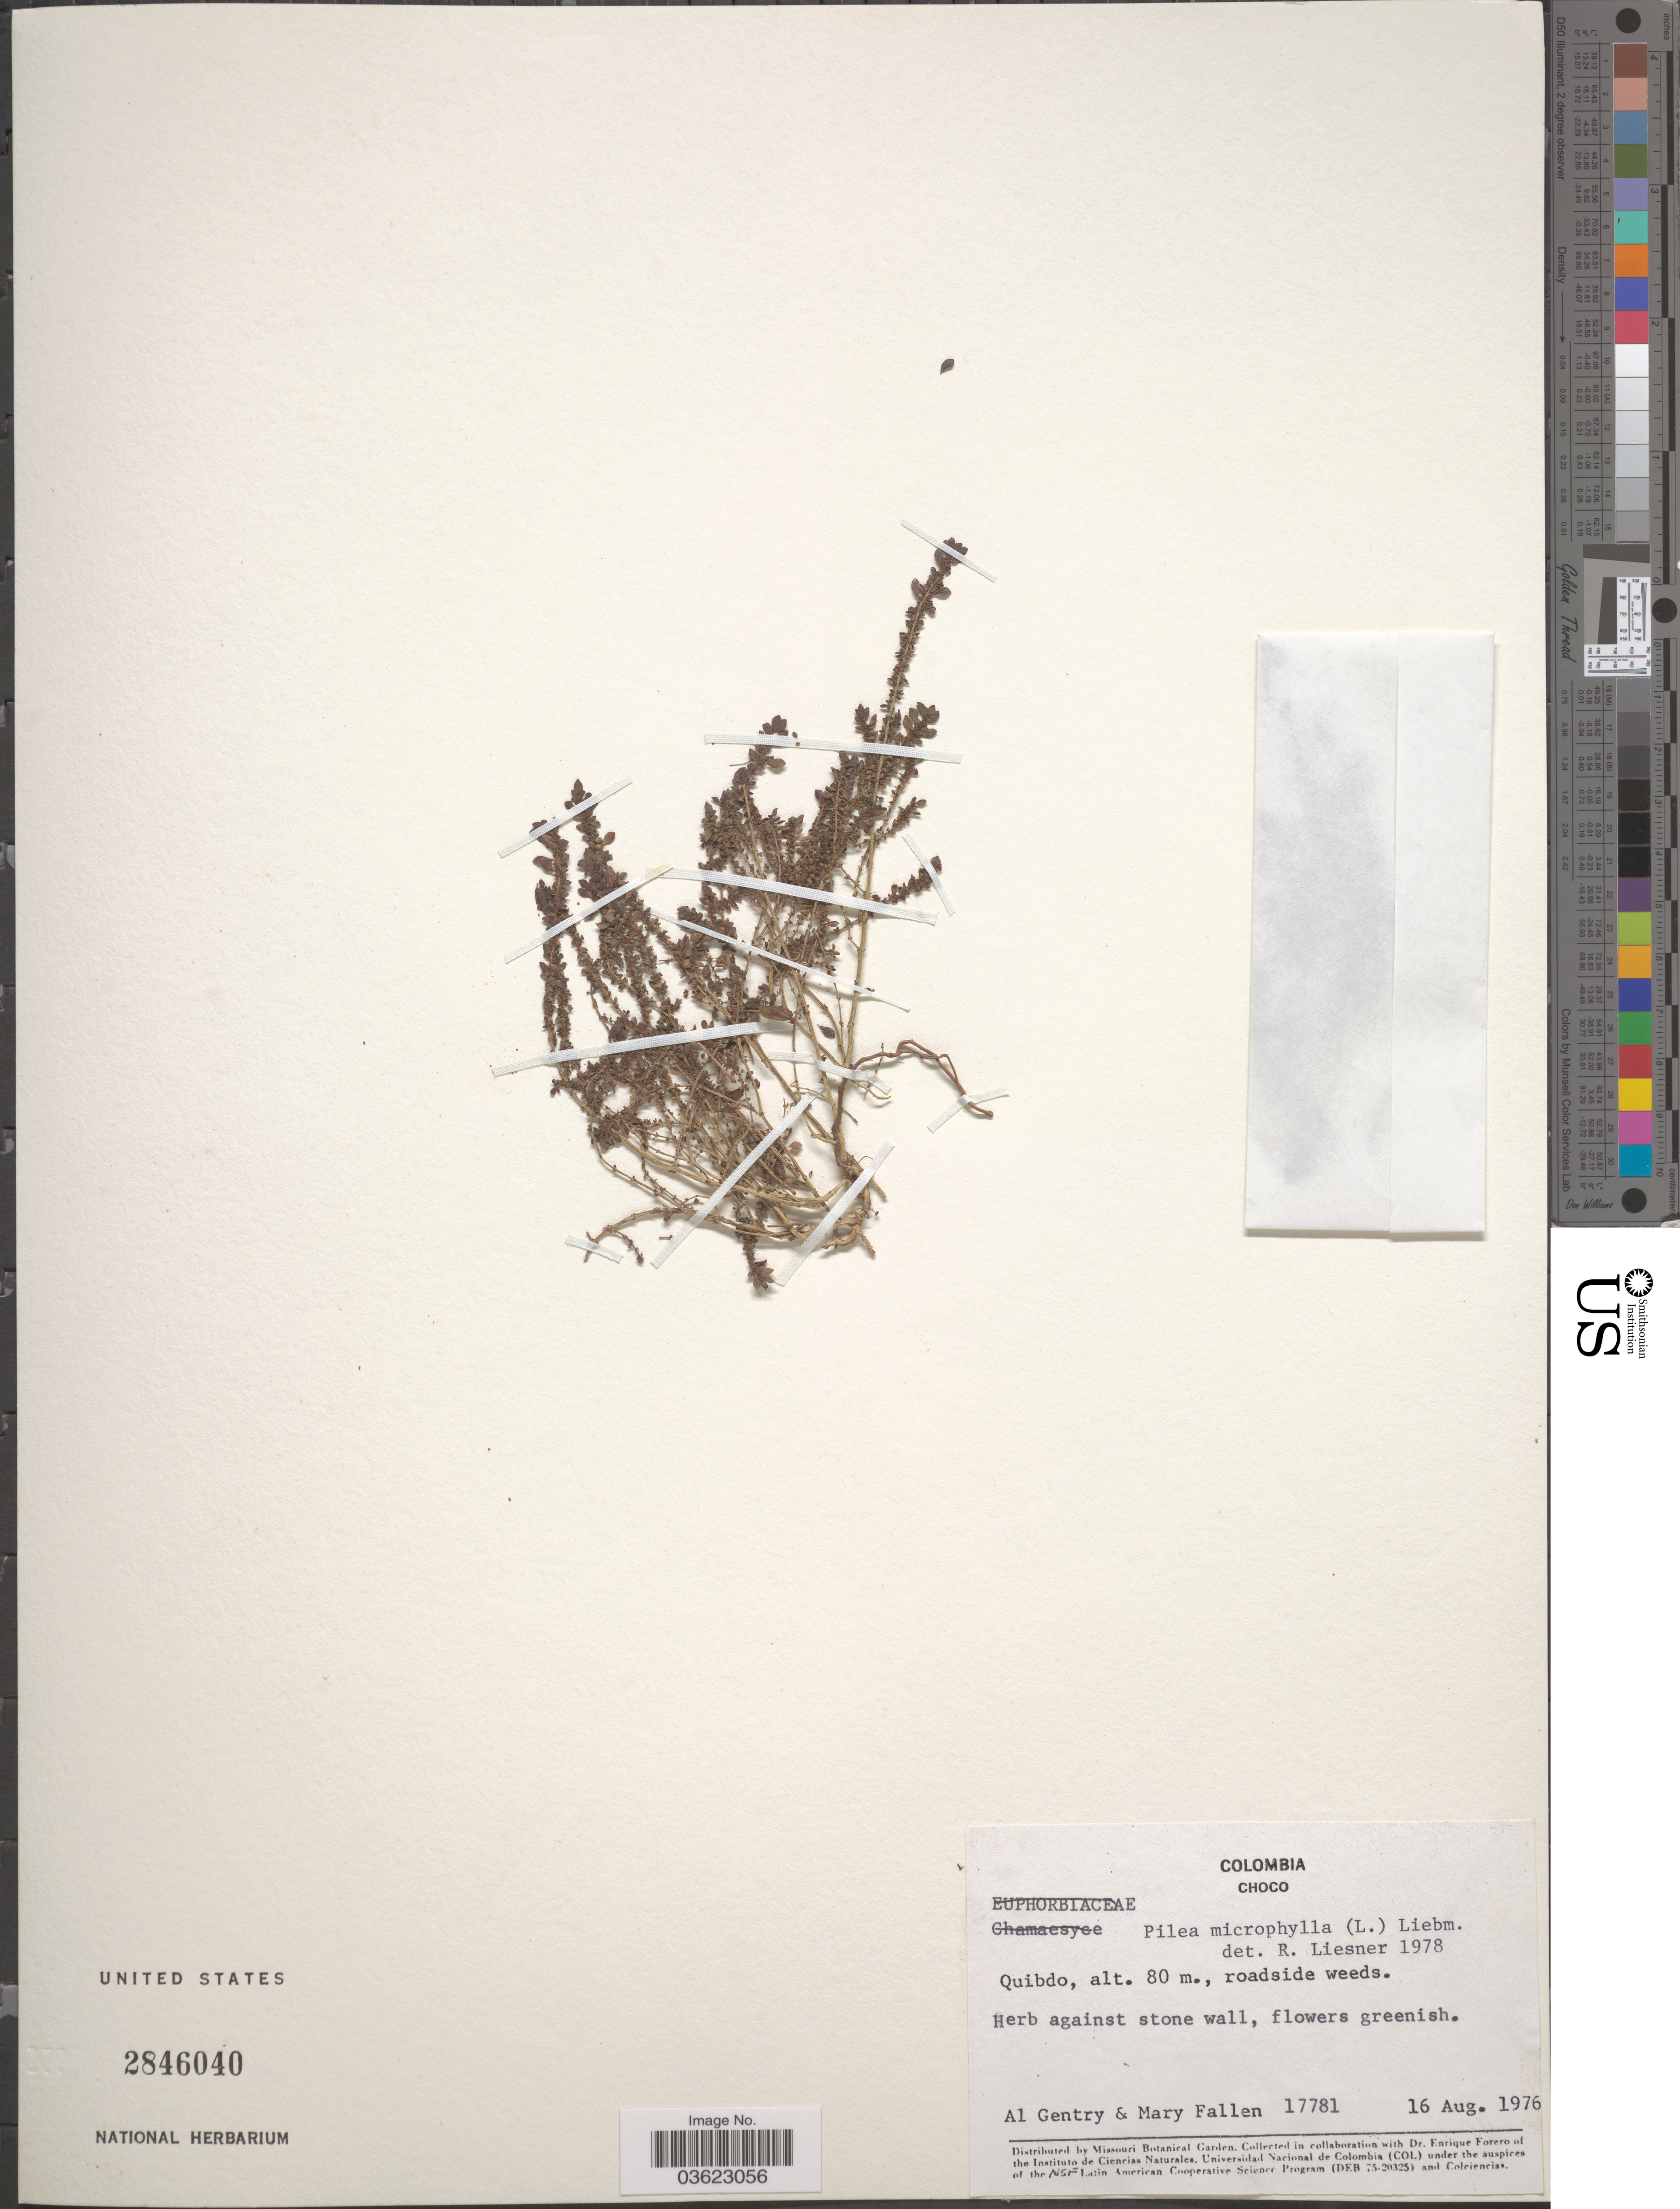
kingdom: Plantae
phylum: Tracheophyta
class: Magnoliopsida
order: Rosales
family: Urticaceae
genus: Pilea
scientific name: Pilea microphylla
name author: (L.) Liebm.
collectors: A. H. Gentry & M. Fallen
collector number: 17781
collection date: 1976-08-16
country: Colombia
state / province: Chocó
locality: Quibdo.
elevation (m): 80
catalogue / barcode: US 2846040